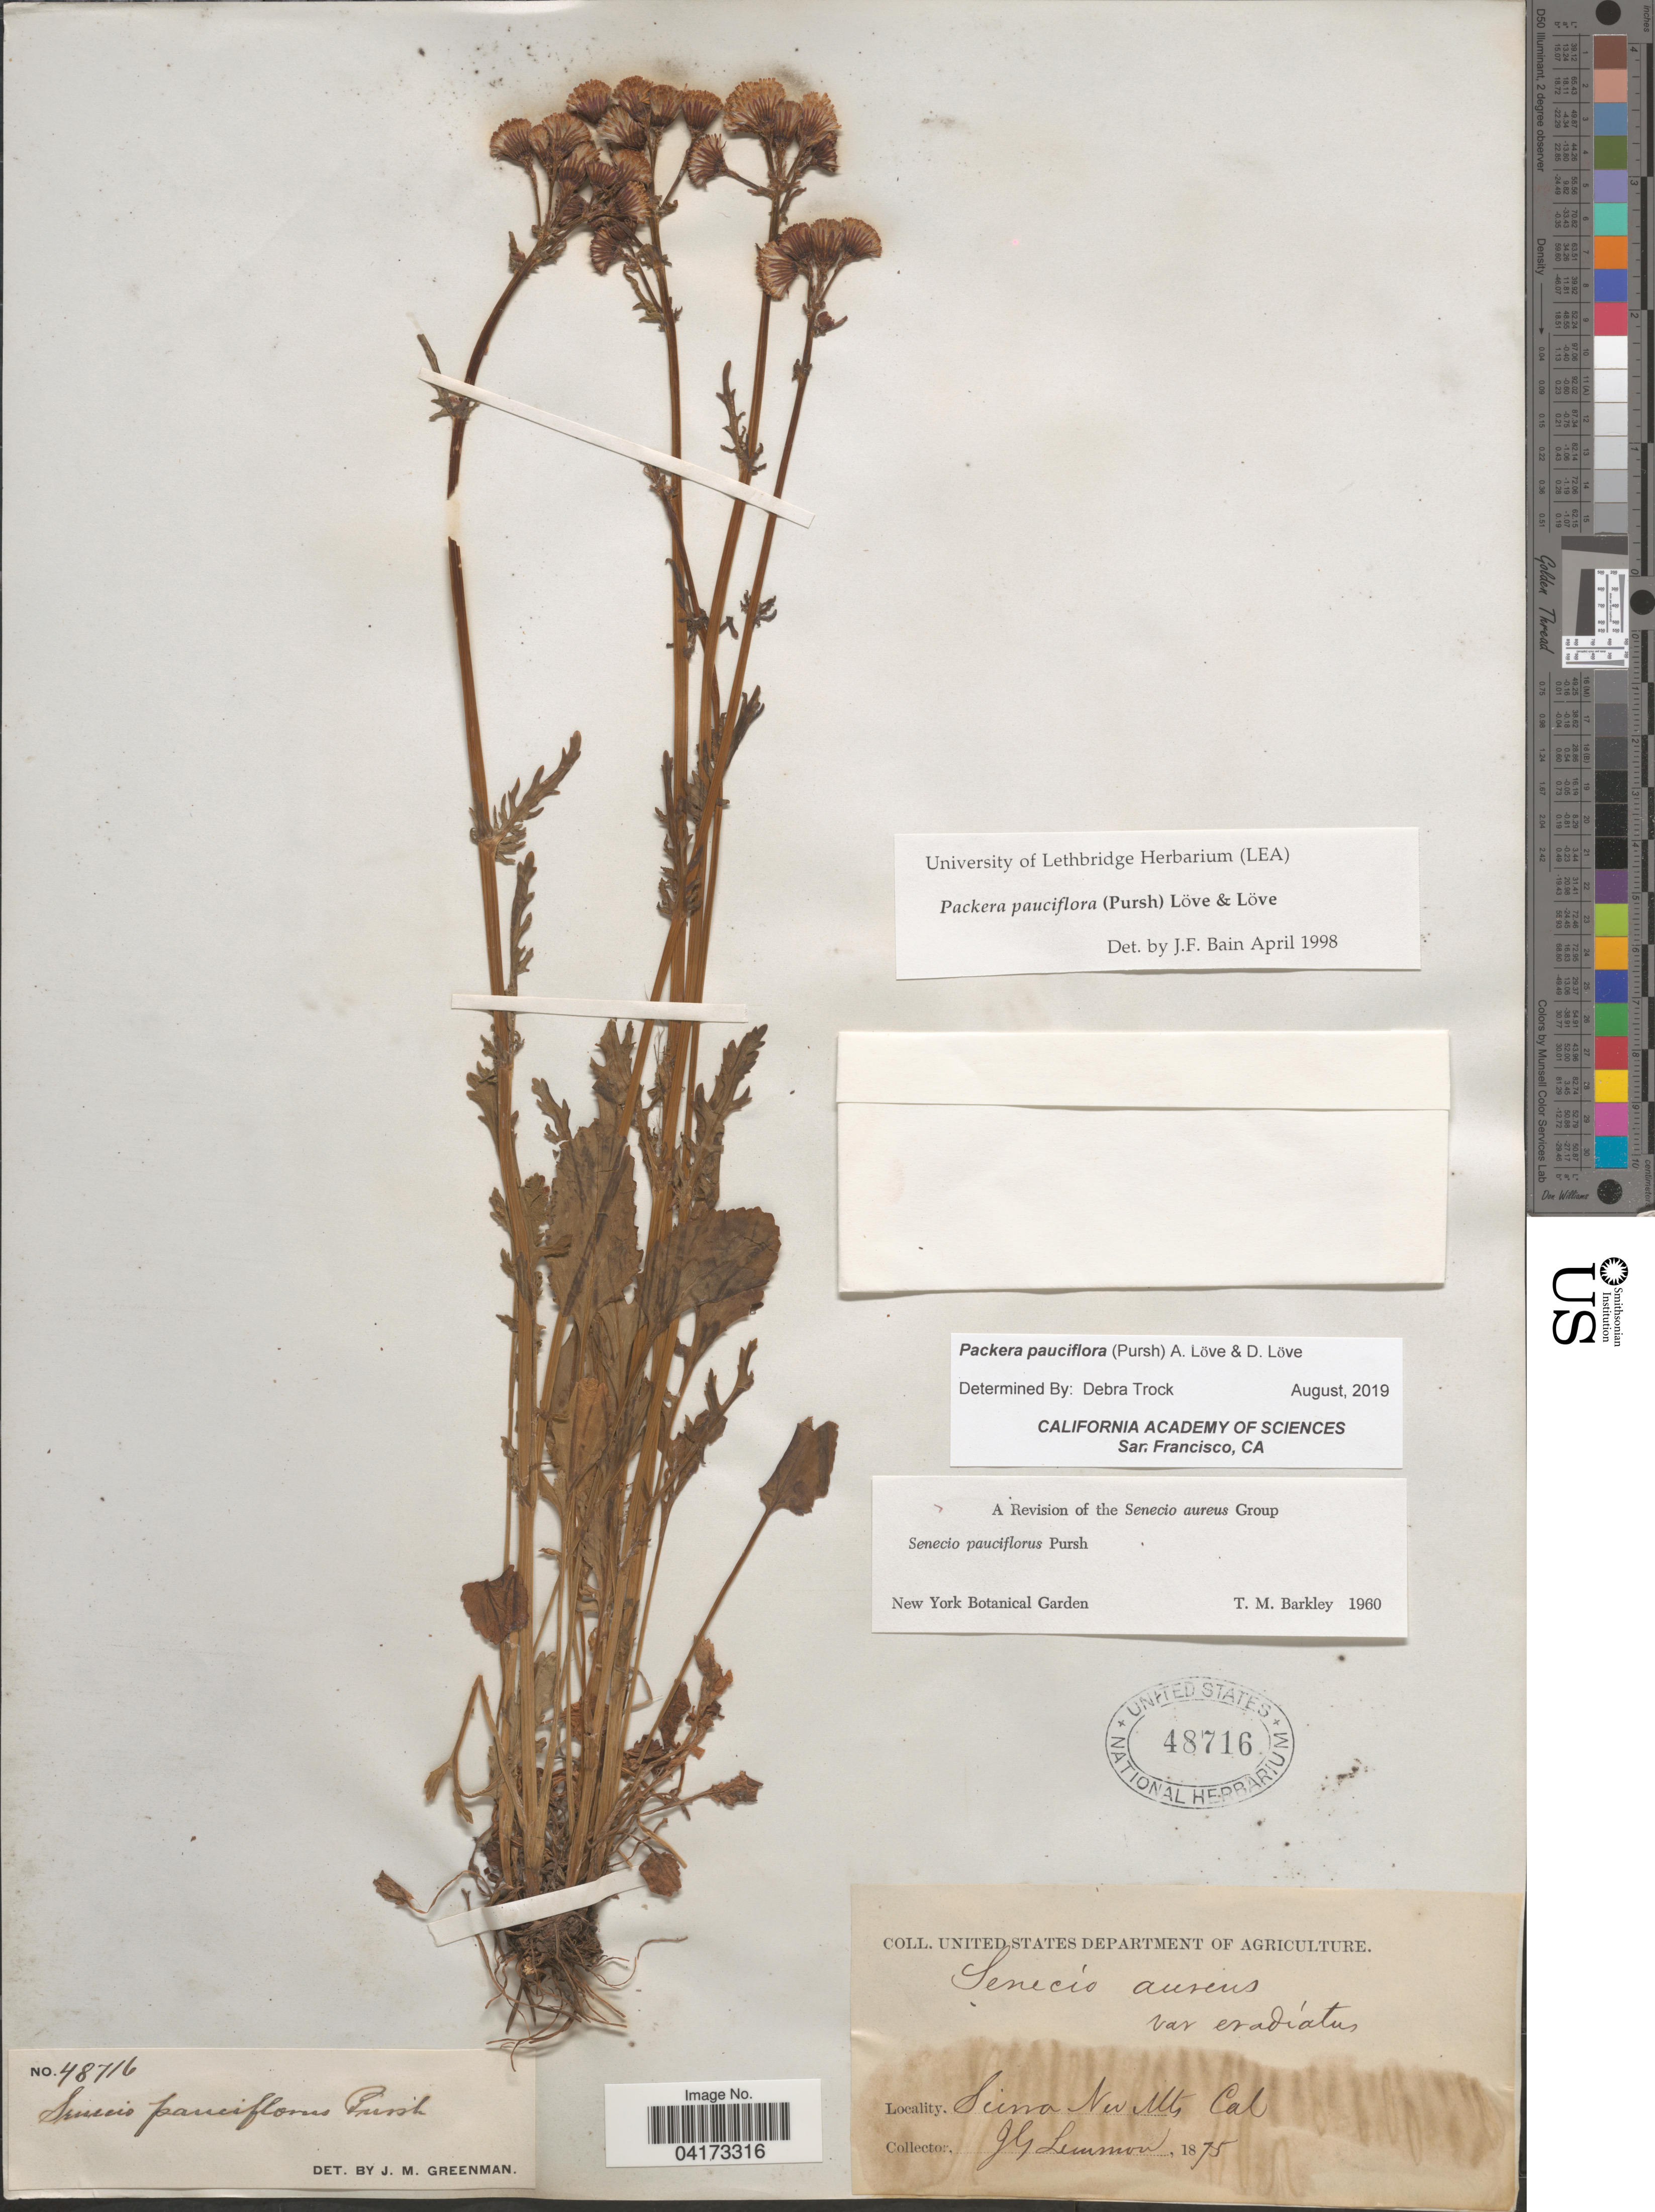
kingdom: Plantae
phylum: Tracheophyta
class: Magnoliopsida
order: Asterales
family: Asteraceae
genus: Packera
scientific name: Packera pauciflora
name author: (Pursh) W.A. Weber & Á. Löve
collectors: J. Lemmon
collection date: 1875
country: United States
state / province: California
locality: Sierra Nev Mts.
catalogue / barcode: US 48716